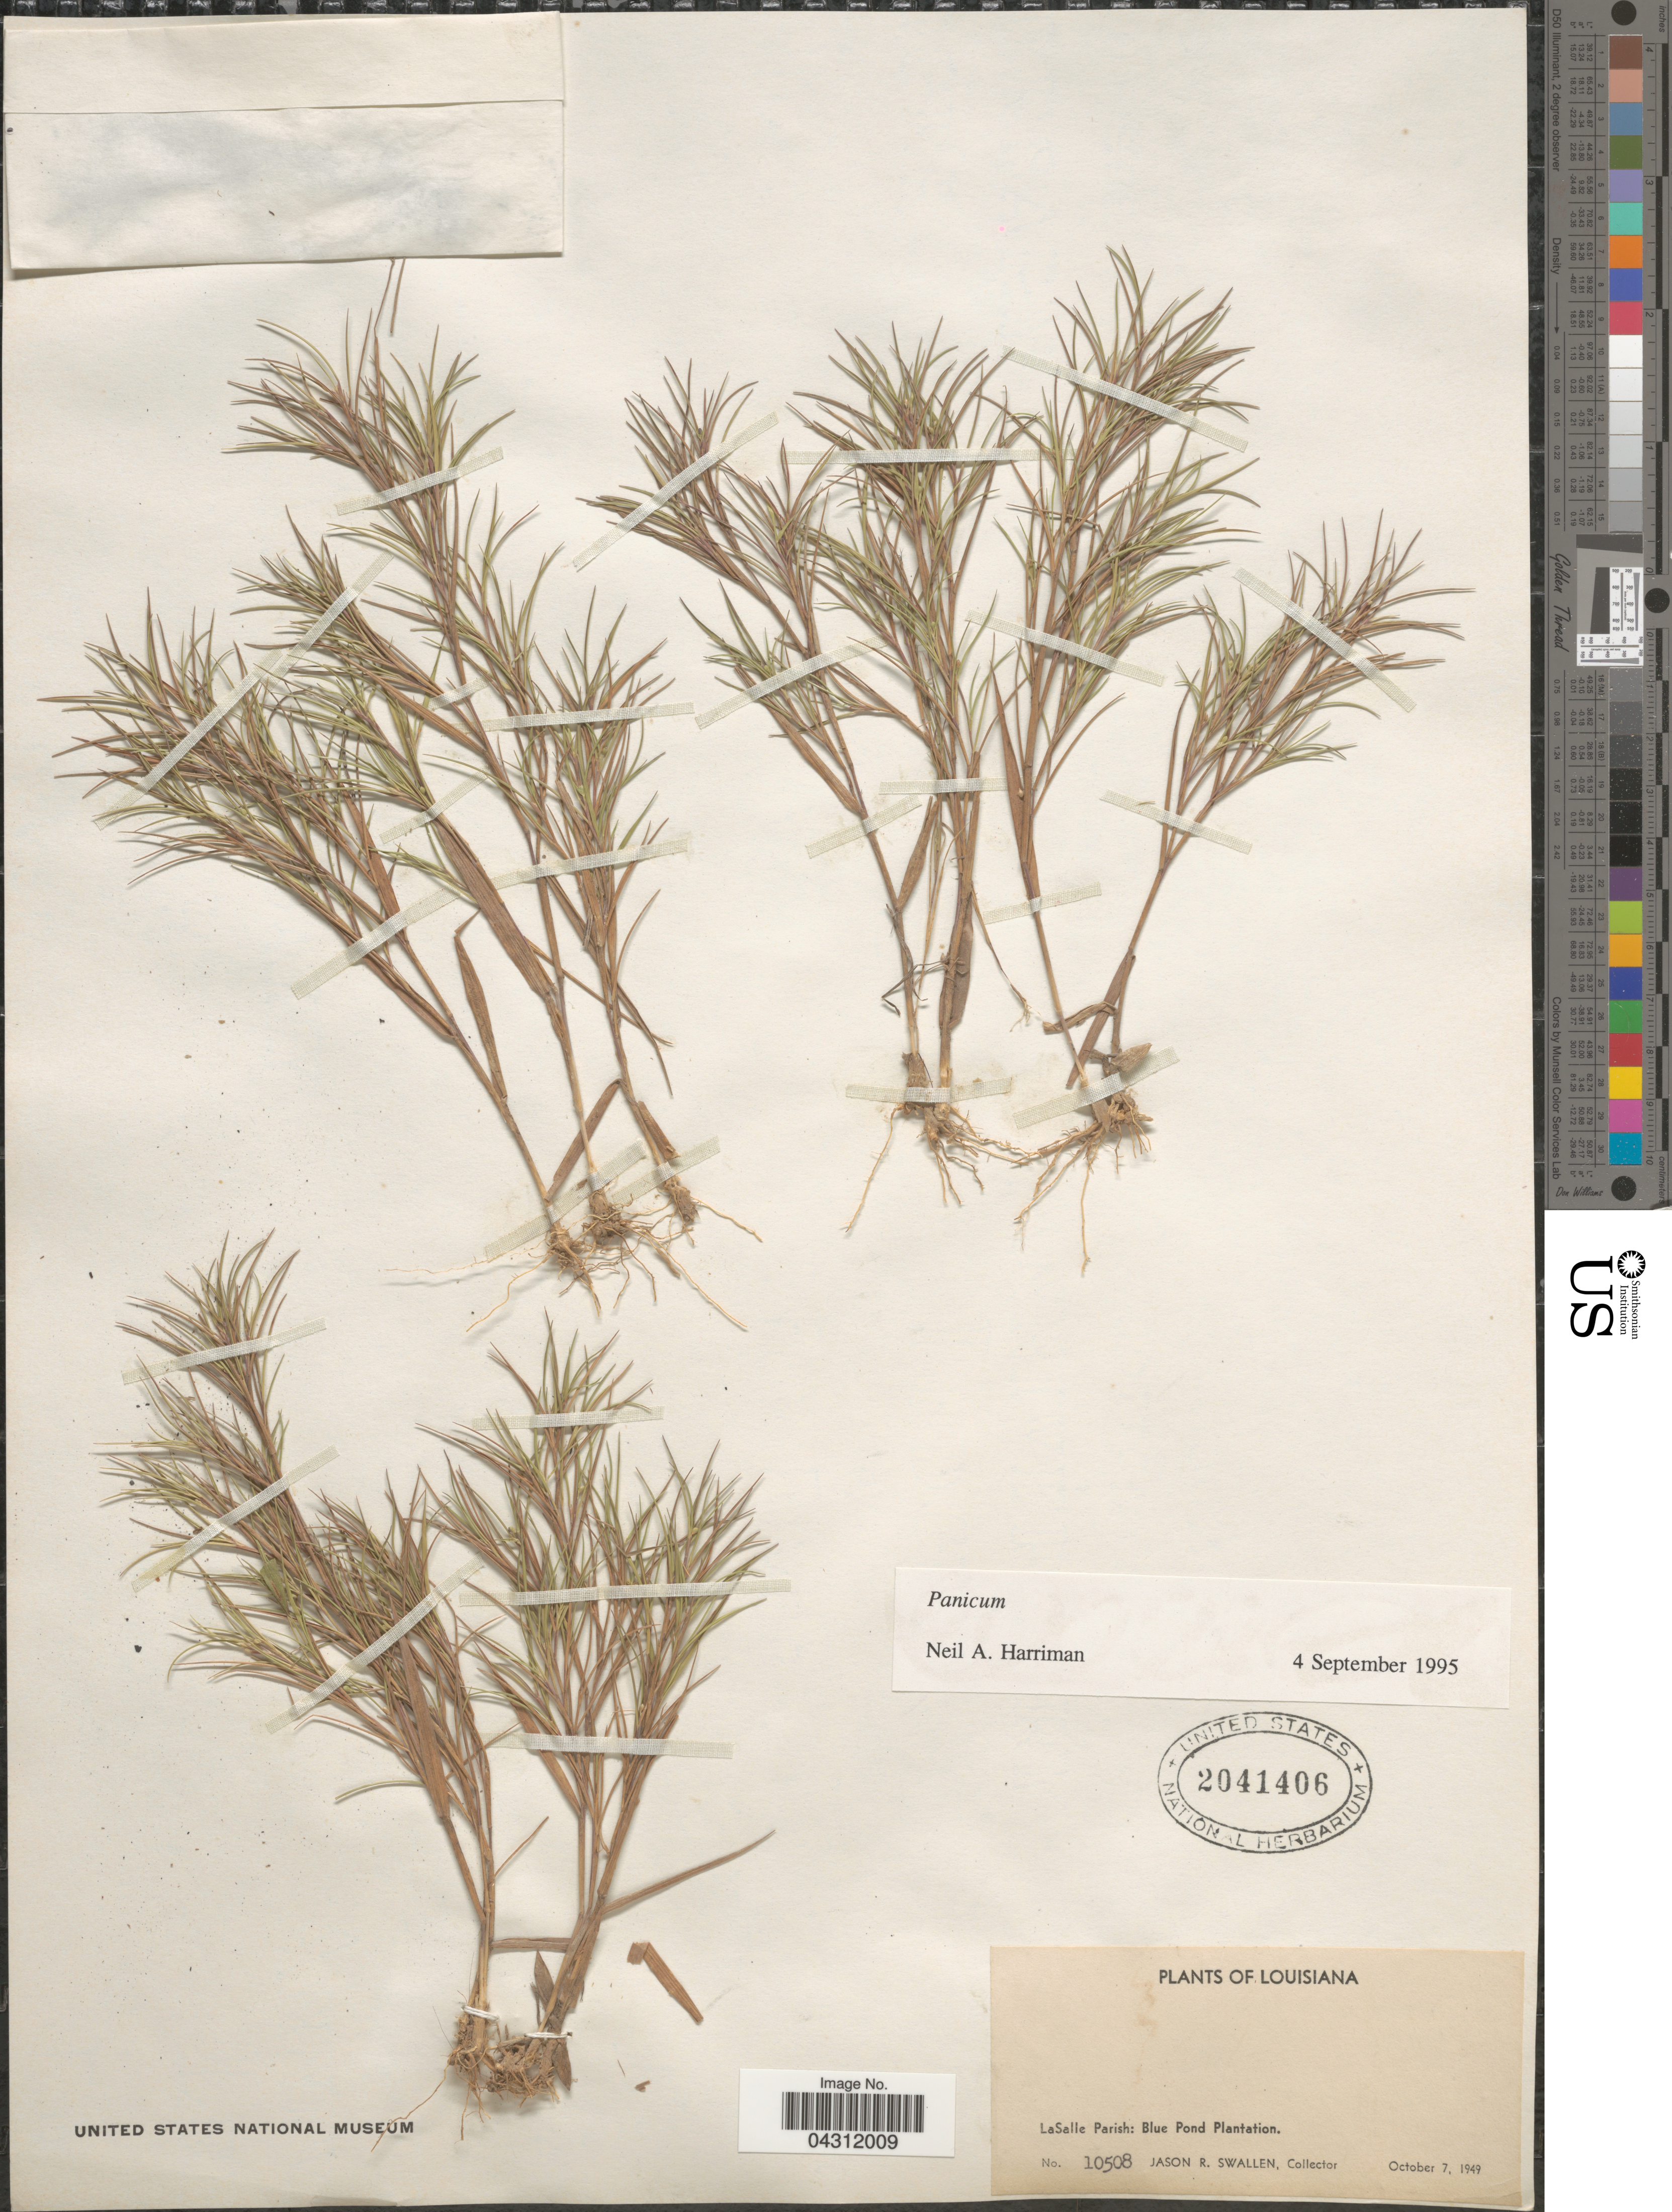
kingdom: Plantae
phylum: Tracheophyta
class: Liliopsida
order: Poales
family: Poaceae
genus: Panicum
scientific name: Panicum sp.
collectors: J. R. Swallen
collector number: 10508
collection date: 1949-10-07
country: United States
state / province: Louisiana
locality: LaSalle Parish: Blue Pond Plantation.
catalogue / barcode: US 2041406